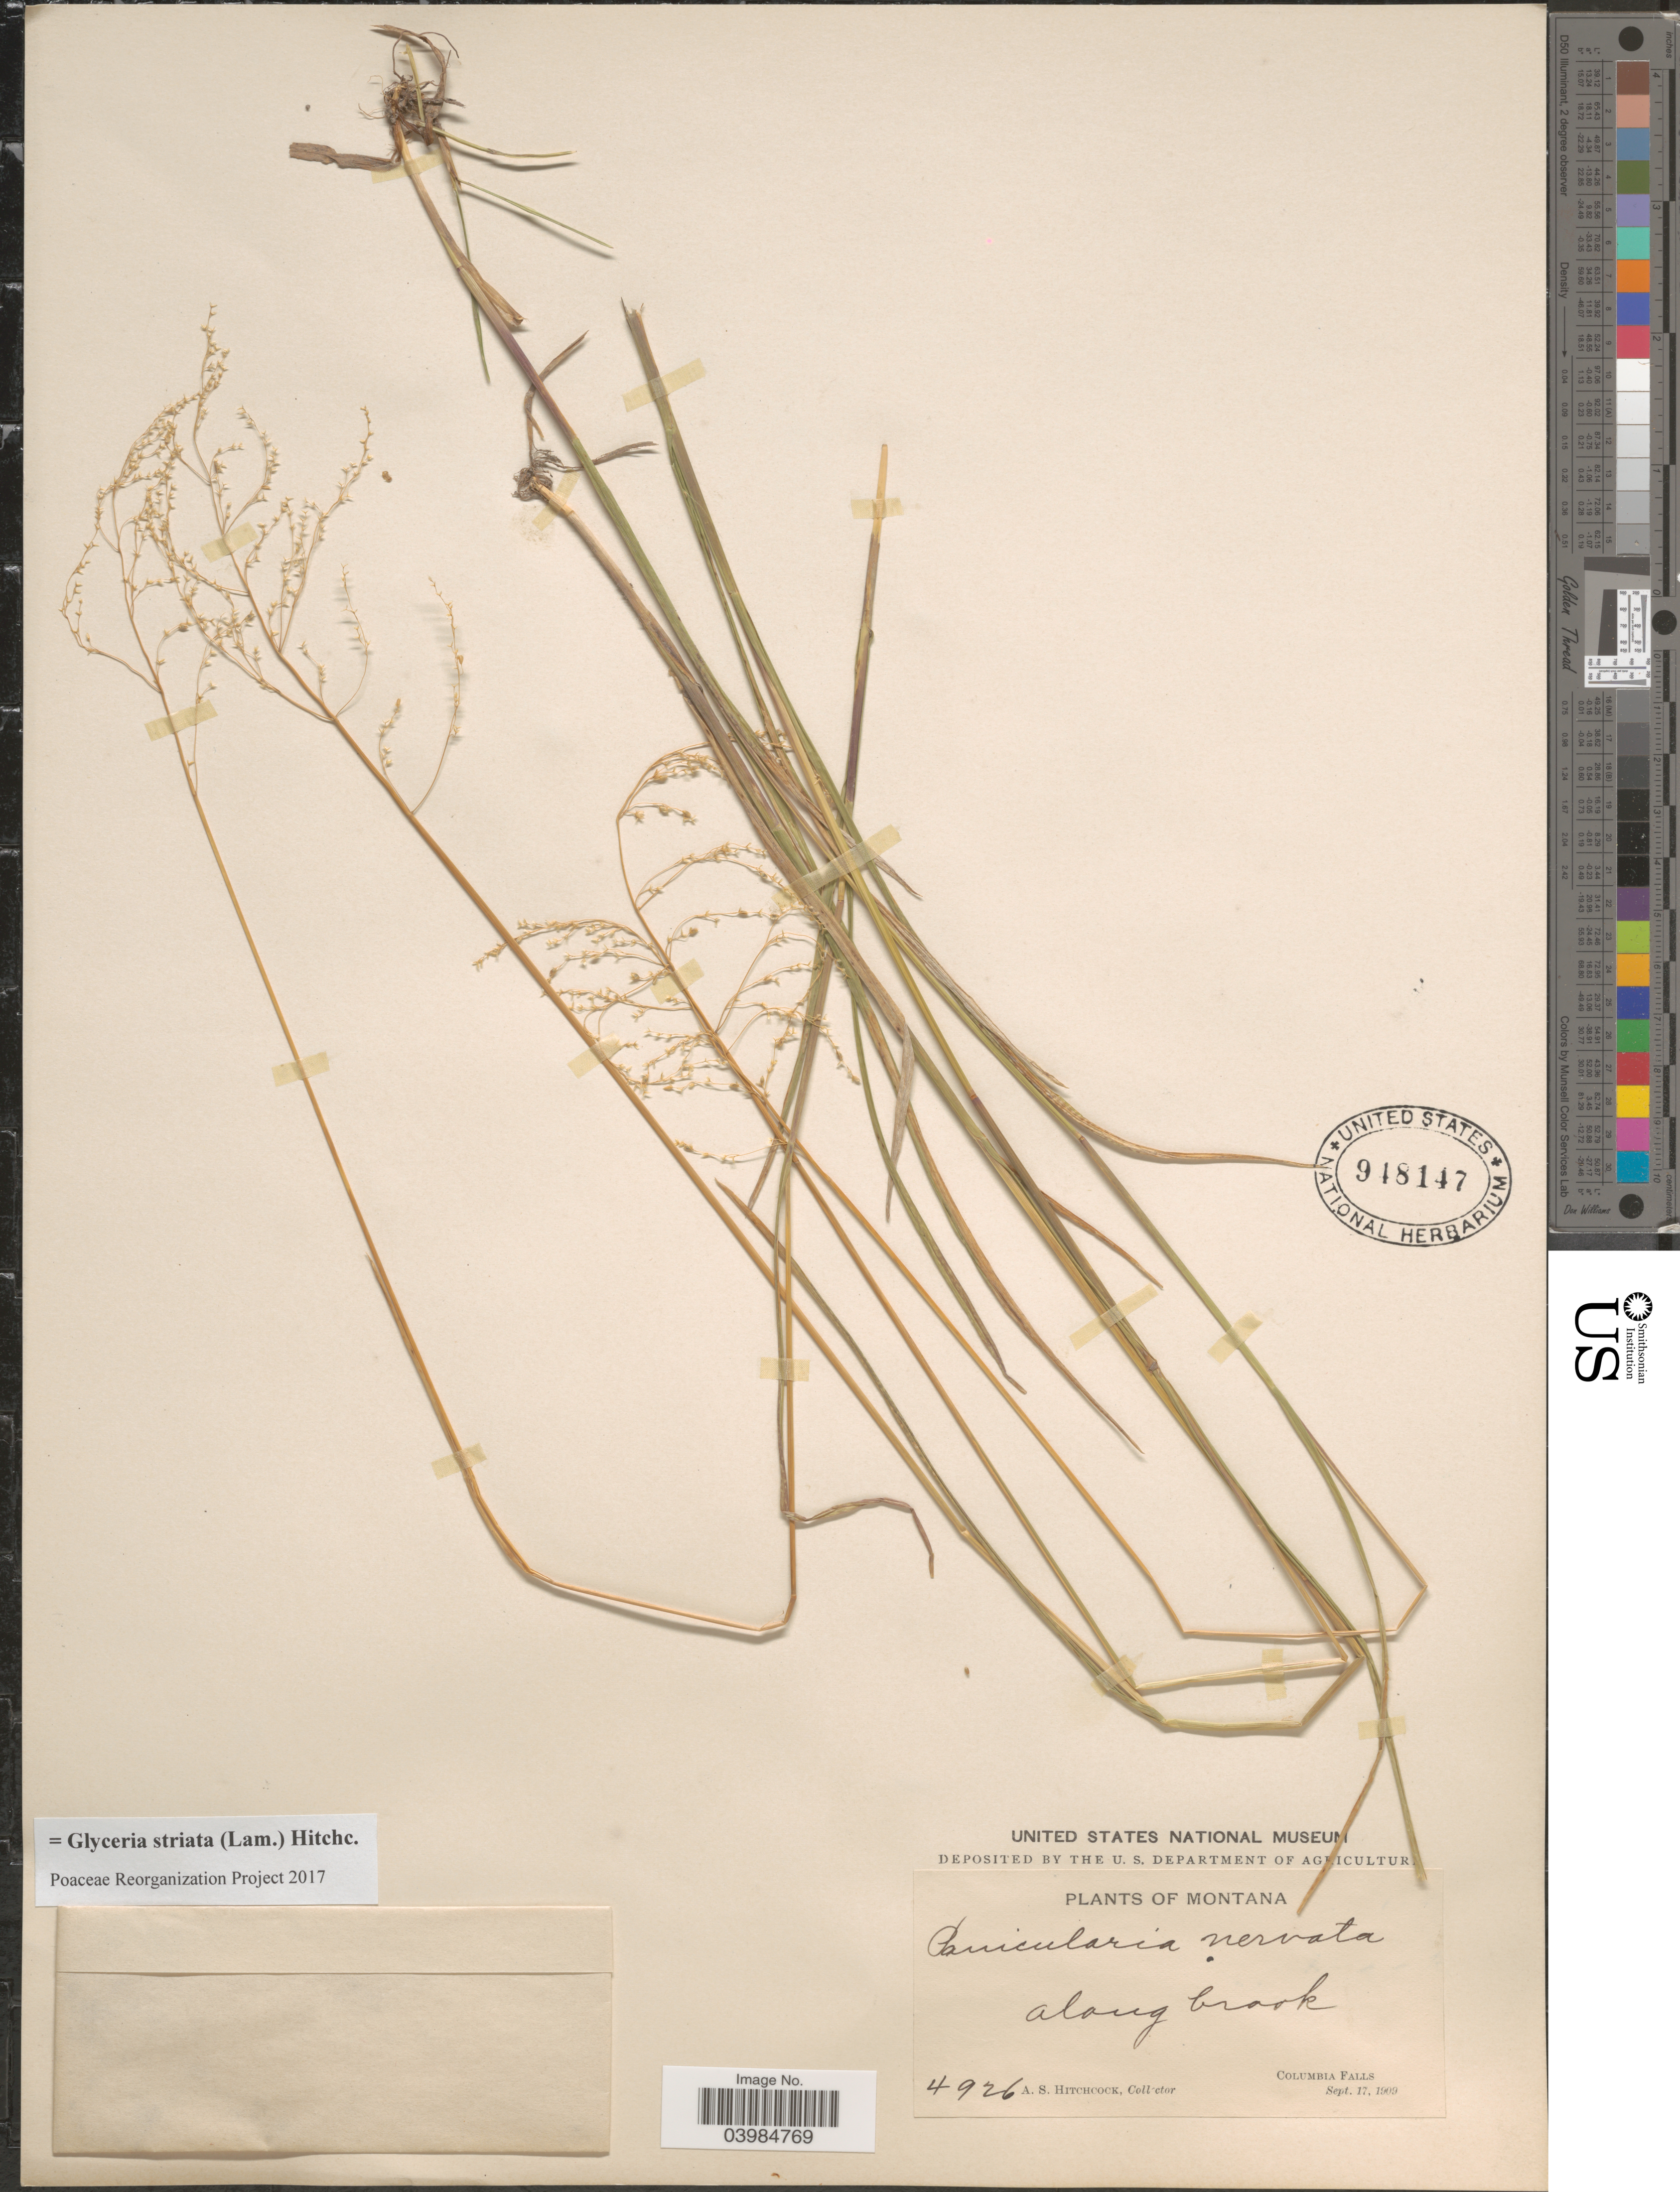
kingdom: Plantae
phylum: Tracheophyta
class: Liliopsida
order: Poales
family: Poaceae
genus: Glyceria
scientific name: Glyceria striata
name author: (Lam.) Hitchc.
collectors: A. S. Hitchcock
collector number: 4926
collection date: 1909-09-17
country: United States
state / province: Montana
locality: Along brook. Columbia Falls.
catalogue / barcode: US 948147